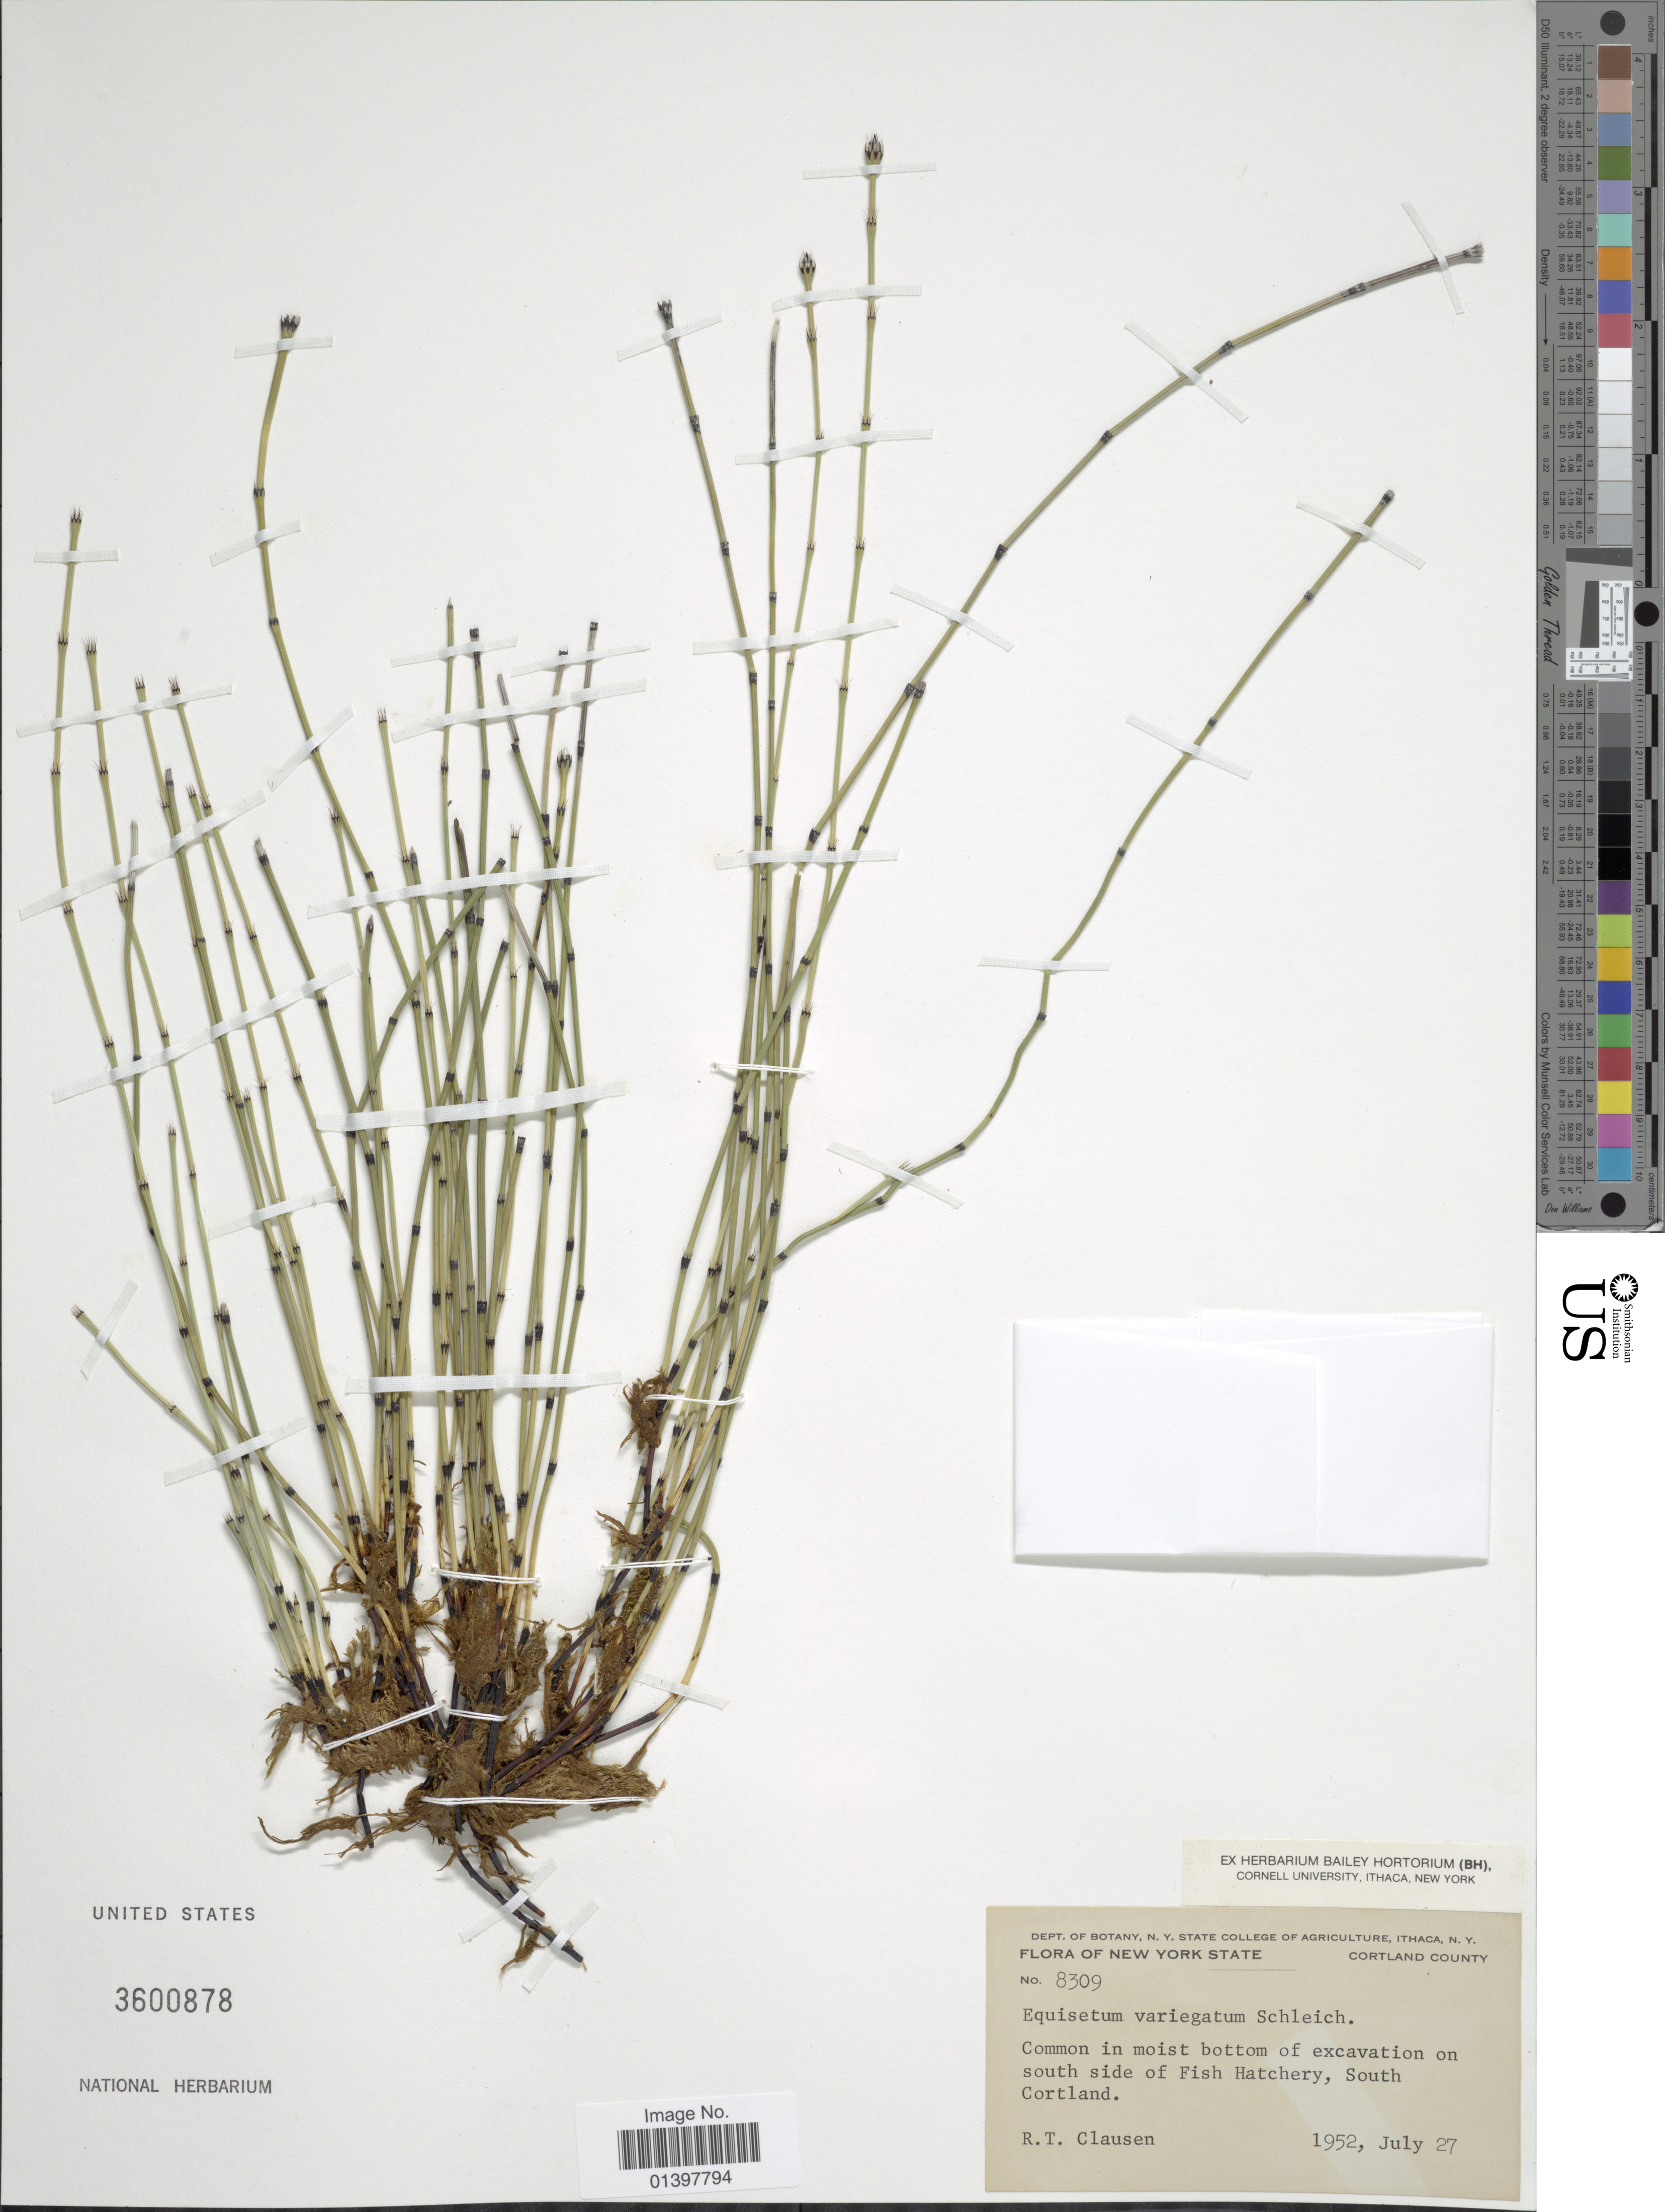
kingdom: Plantae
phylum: Tracheophyta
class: Polypodiopsida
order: Equisetales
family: Equisetaceae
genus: Equisetum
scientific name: Equisetum variegatum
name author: Schleich. ex F. Weber & D. Mohr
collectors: R. T. Clausen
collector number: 8309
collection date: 1952-07-27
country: United States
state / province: New York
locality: New York State, Cortland Couny, common in moist bottom of excavation on south side of Fish Hatchery, South Cortland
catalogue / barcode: US 3600878